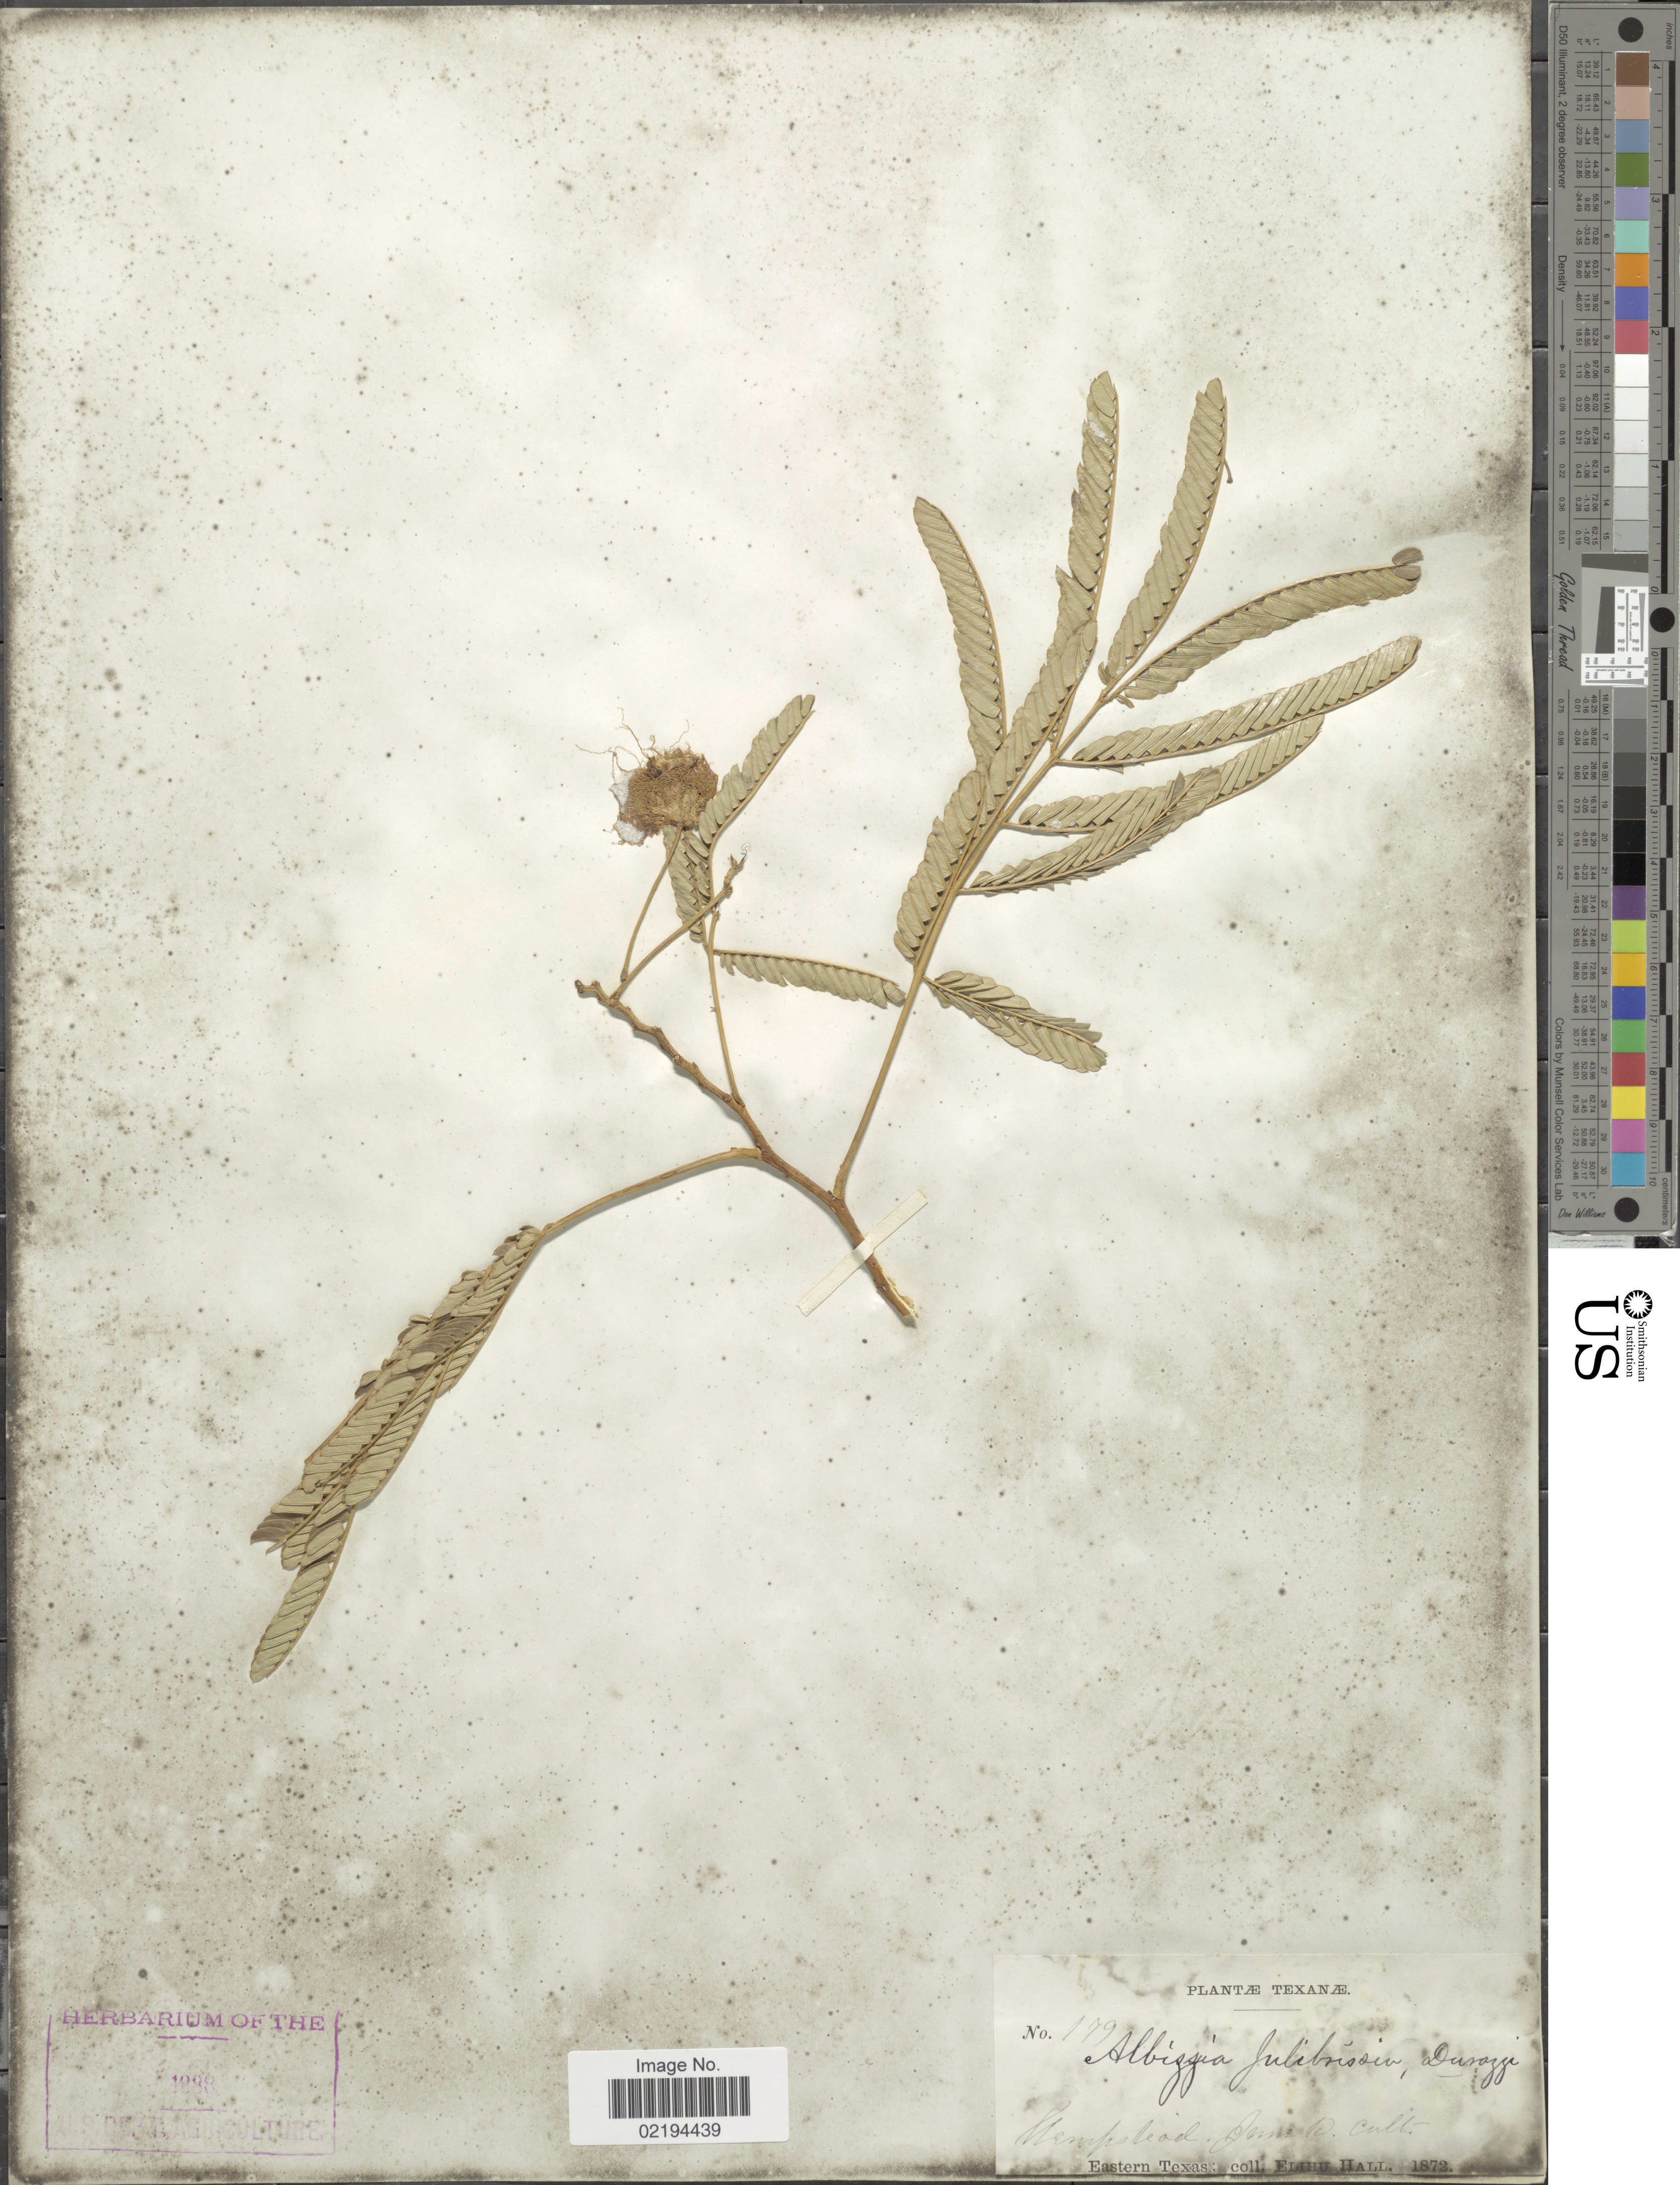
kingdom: Plantae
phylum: Tracheophyta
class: Magnoliopsida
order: Fabales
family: Fabaceae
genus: Albizia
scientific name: Albizia julibrissin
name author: Durazz.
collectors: E. Hall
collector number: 179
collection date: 1872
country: United States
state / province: Texas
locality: Eastern Texas, Hempstead,